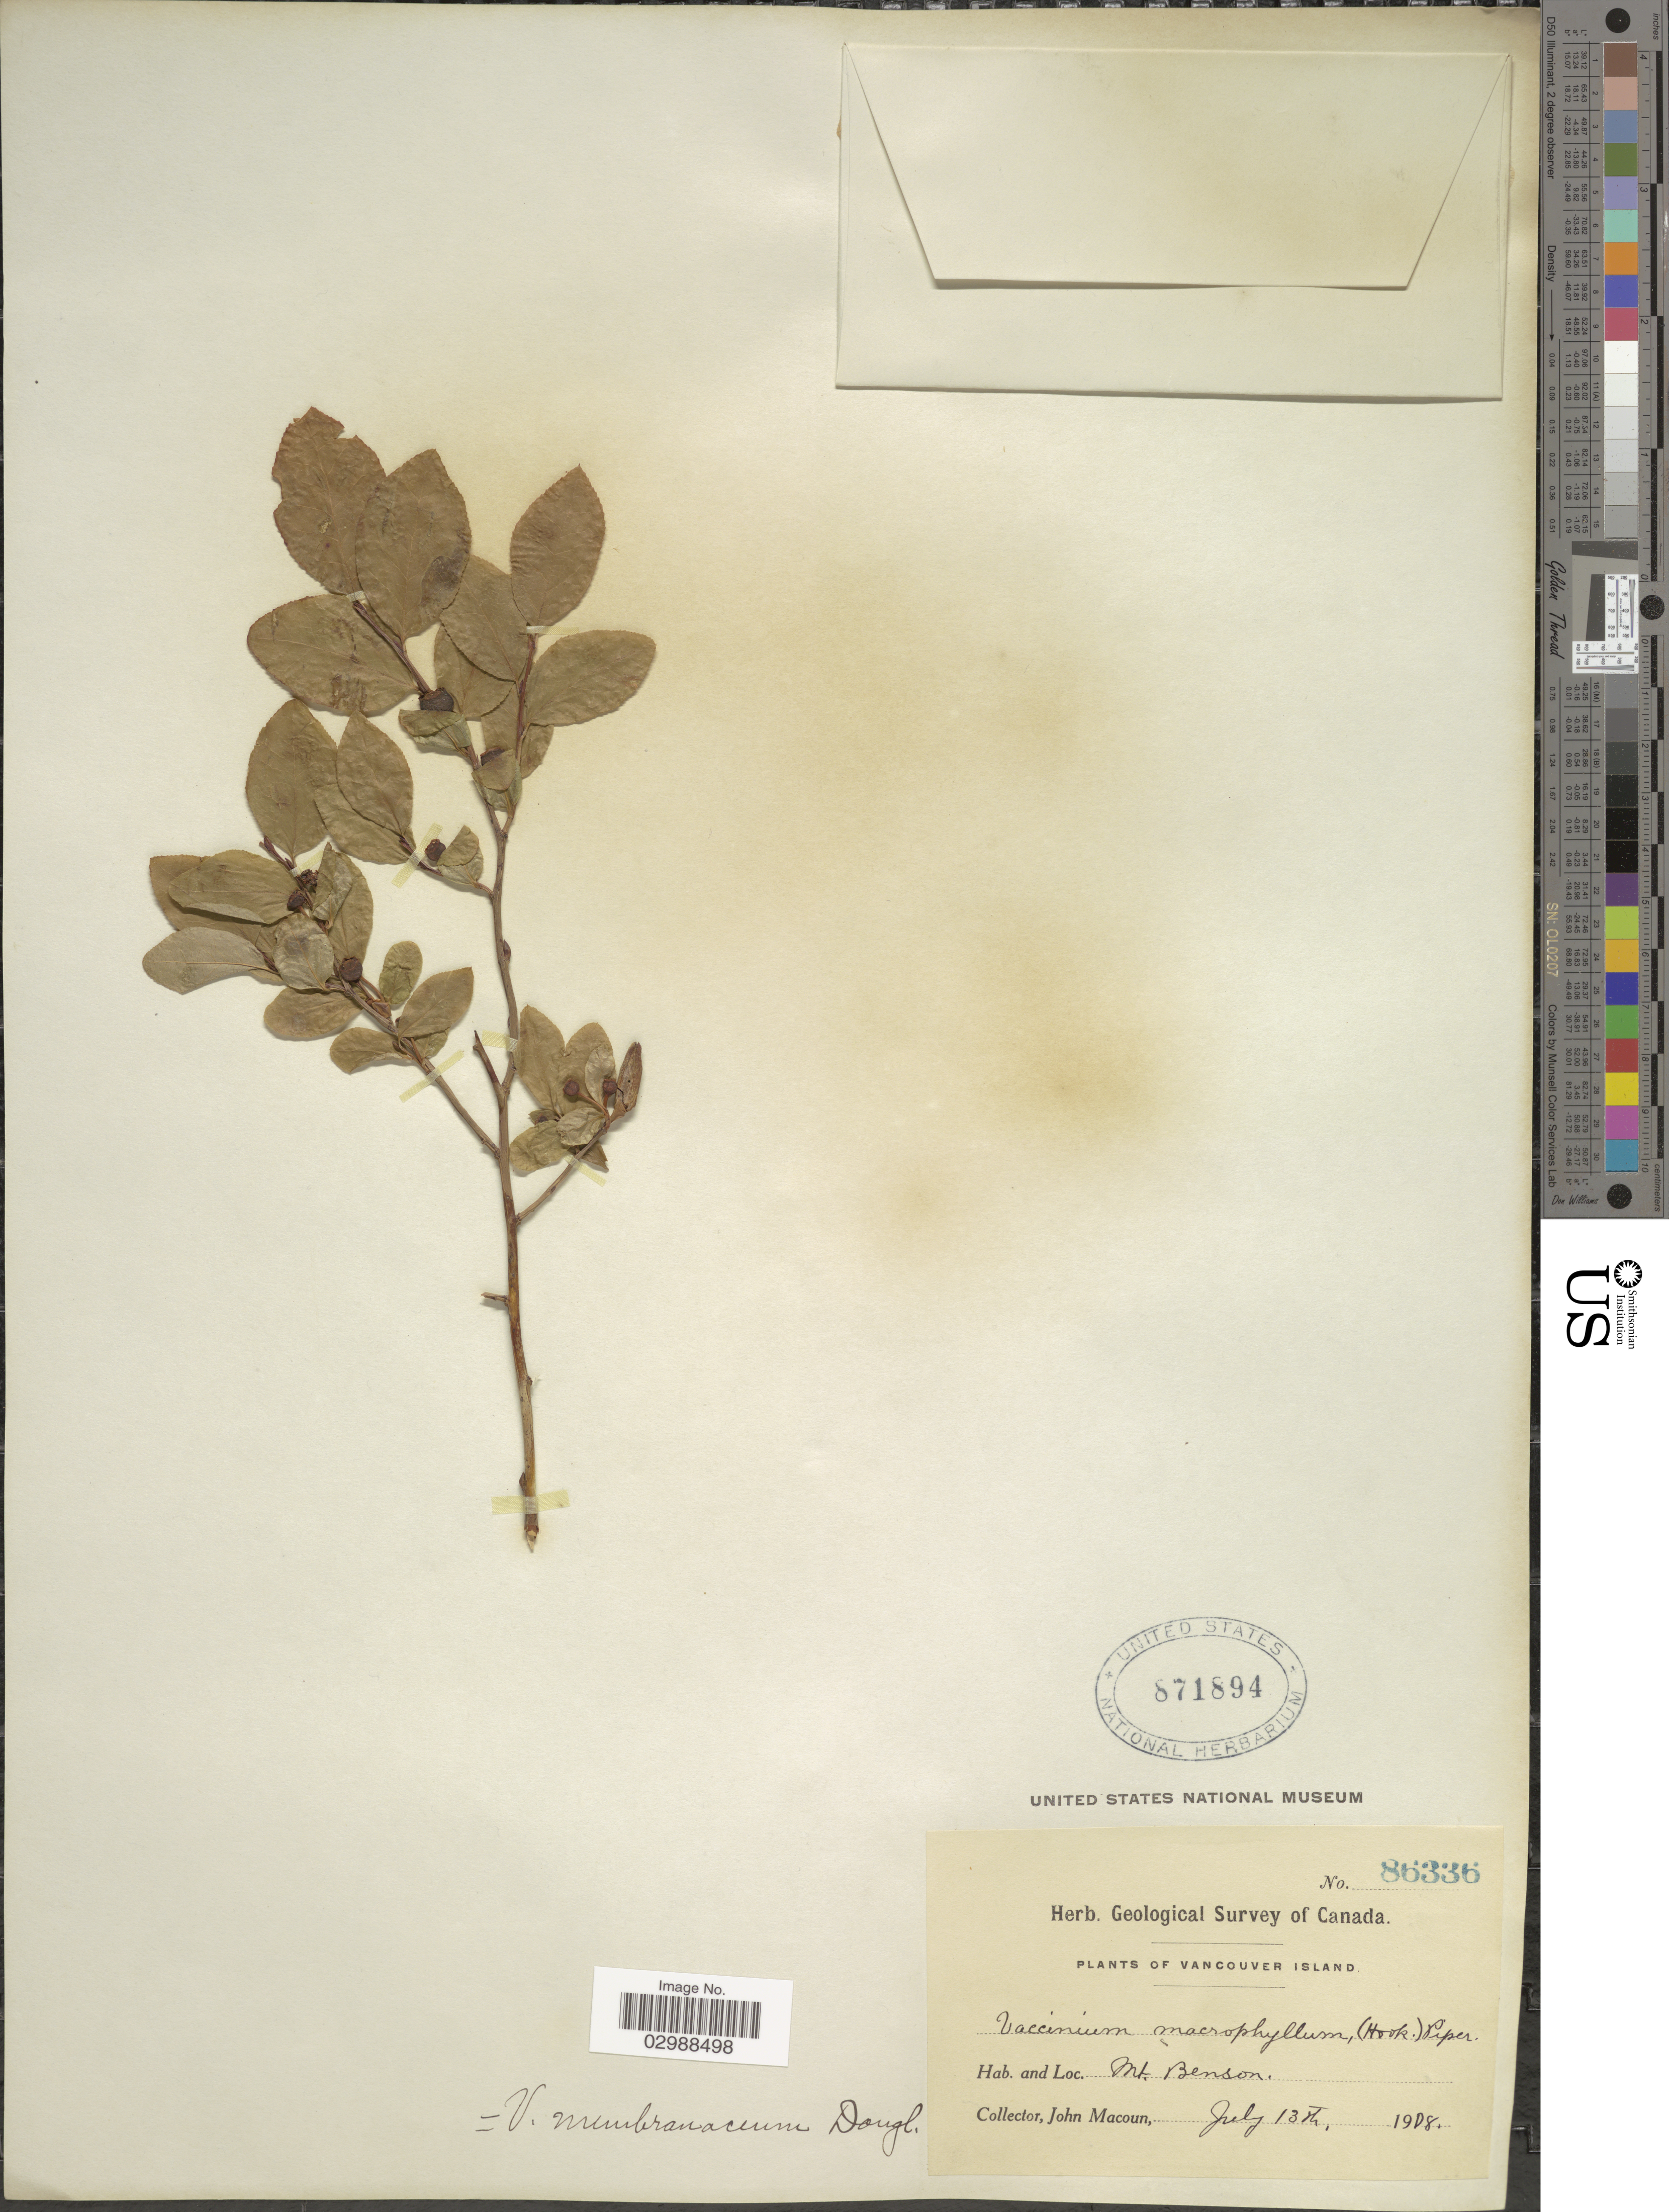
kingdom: Plantae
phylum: Tracheophyta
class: Magnoliopsida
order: Ericales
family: Ericaceae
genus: Vaccinium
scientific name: Vaccinium membranaceum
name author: Douglas ex Torr.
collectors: J. Macoun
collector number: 86336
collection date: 1908-07-13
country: Canada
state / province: British Columbia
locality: Vancouver Island, Mt. Benson.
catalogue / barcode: US 871894